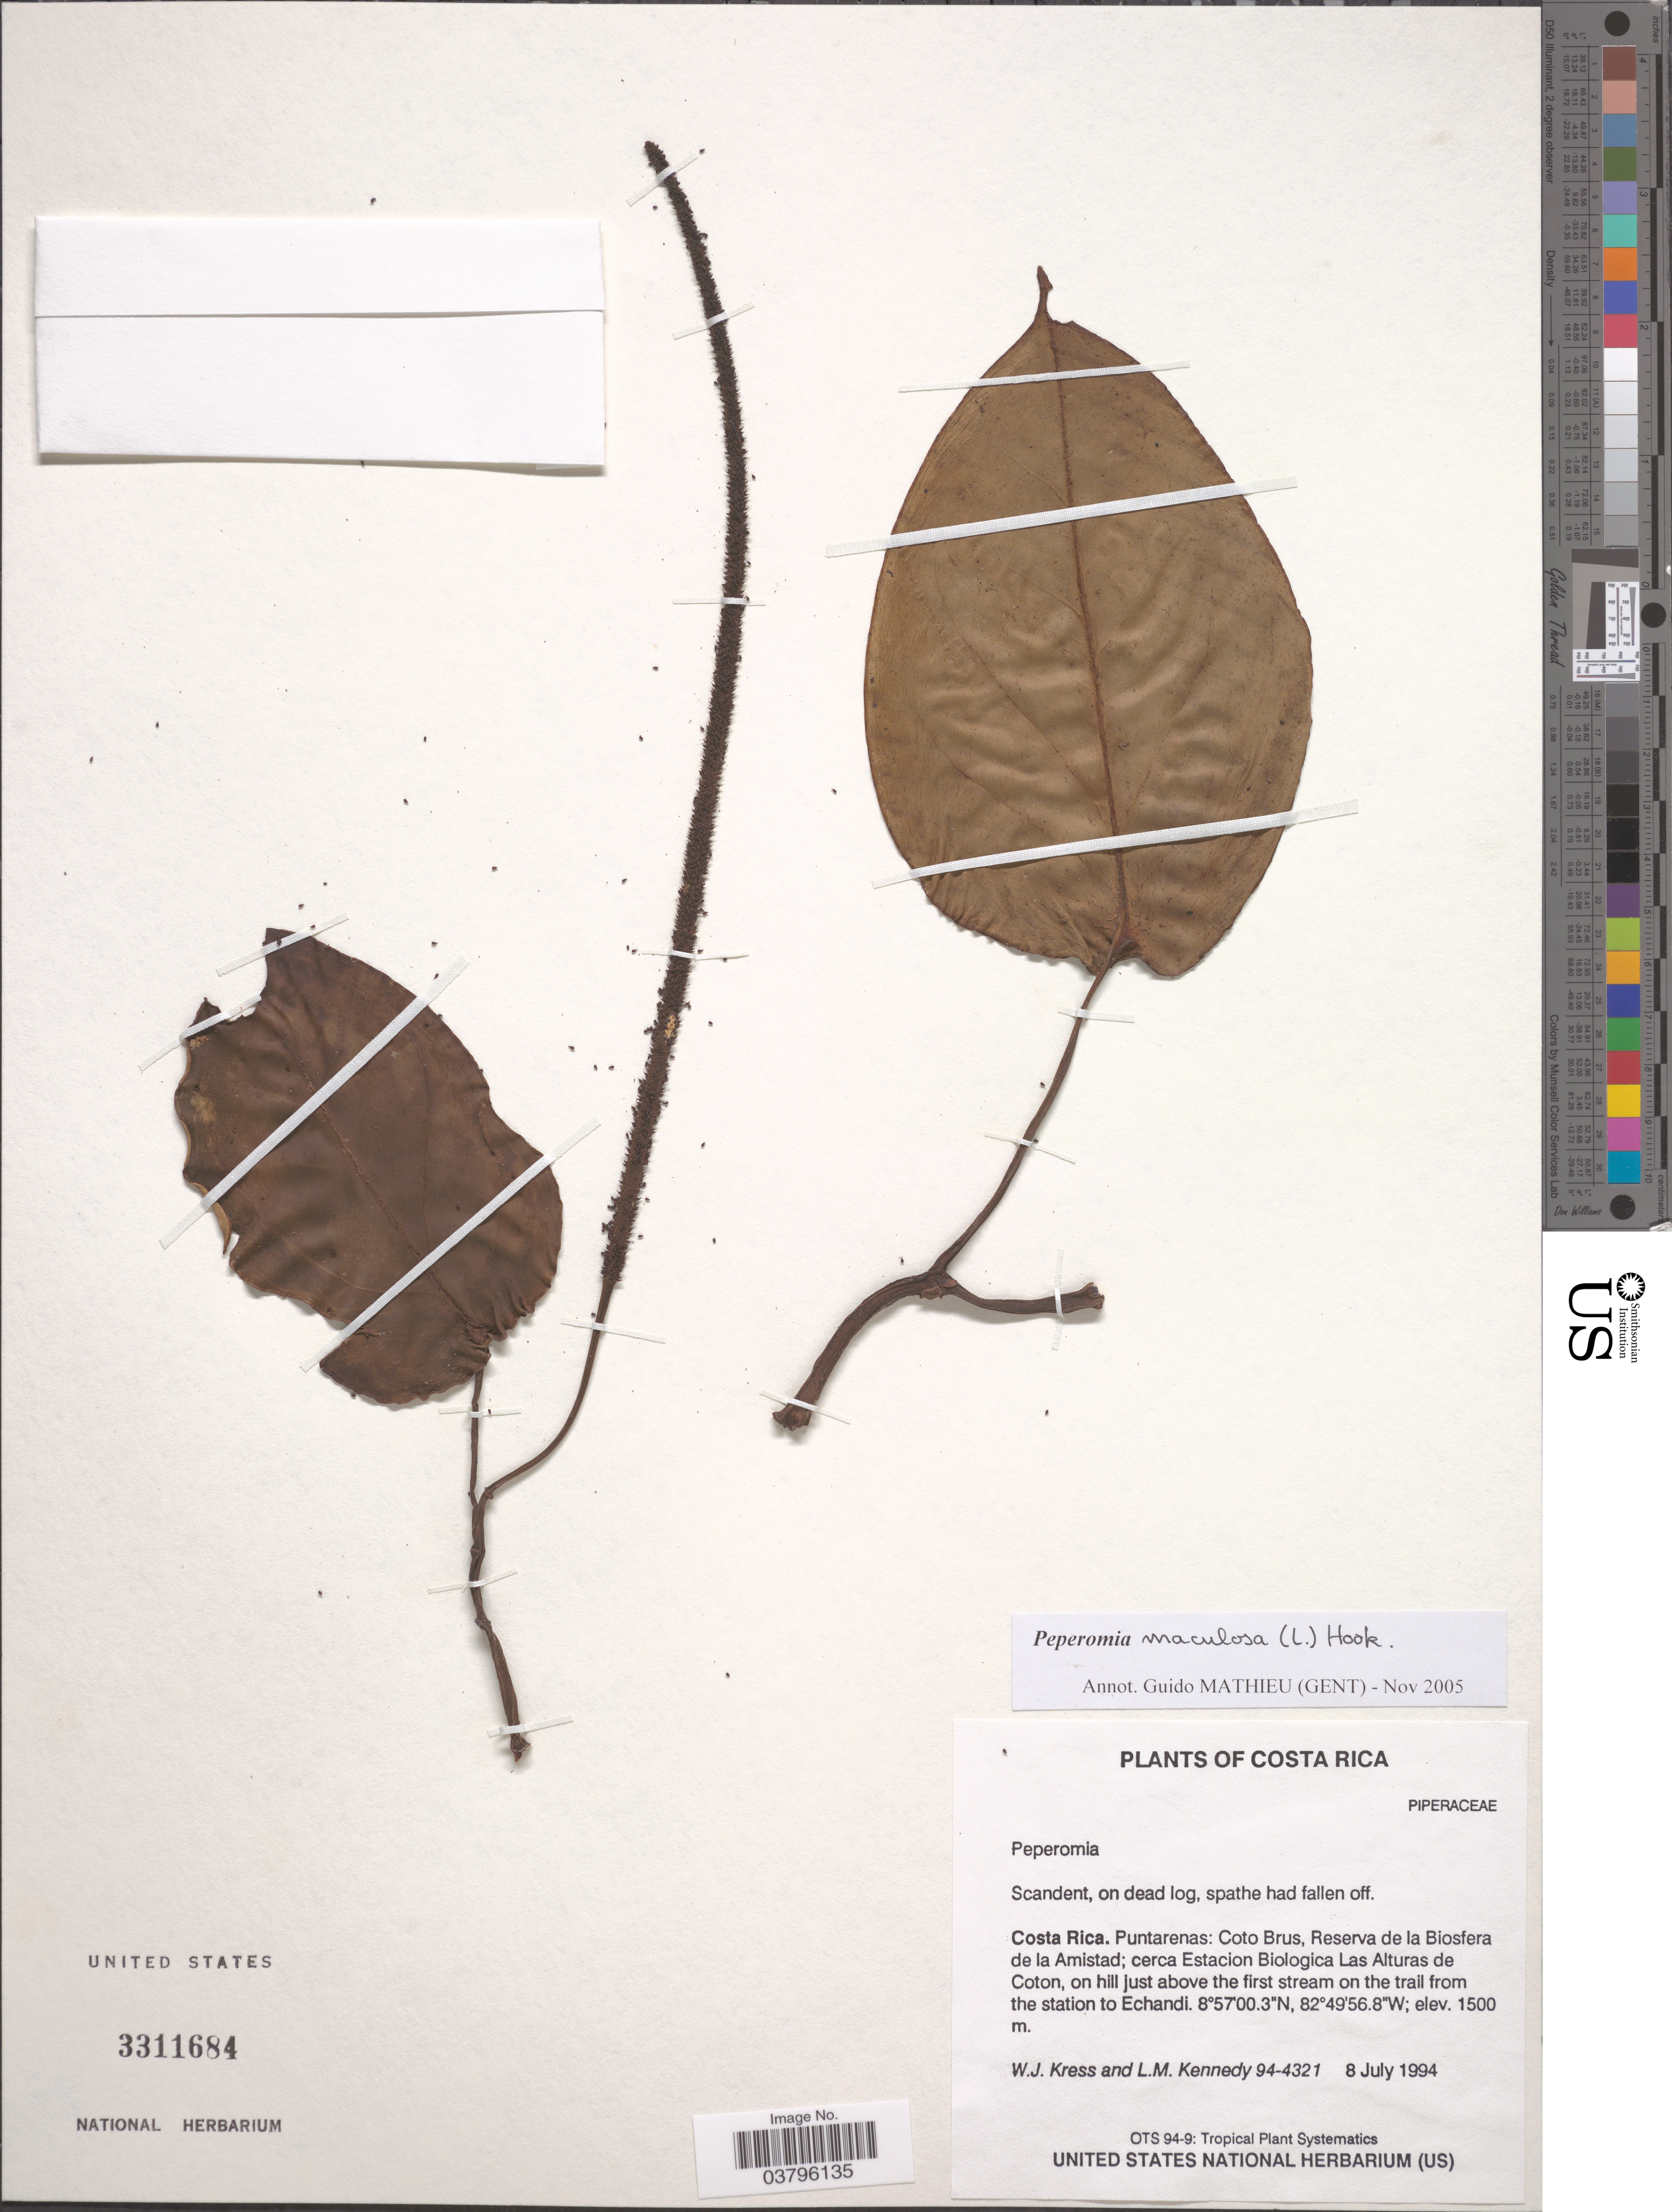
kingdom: Plantae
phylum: Tracheophyta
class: Magnoliopsida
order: Piperales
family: Piperaceae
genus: Peperomia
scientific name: Peperomia maculosa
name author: (L.) Hook.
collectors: W. J. Kress & L. M. Kennedy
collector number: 94-4321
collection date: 1994-07-08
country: Costa Rica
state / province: Puntarenas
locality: Coto Brus, Reserva de la Biosfera de la Amistad; cerca Estacion Biologica Las Alturas de Coton, on hill just above the first stream on the trail from the station to Echandi.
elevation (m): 1500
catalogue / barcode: US 3311684